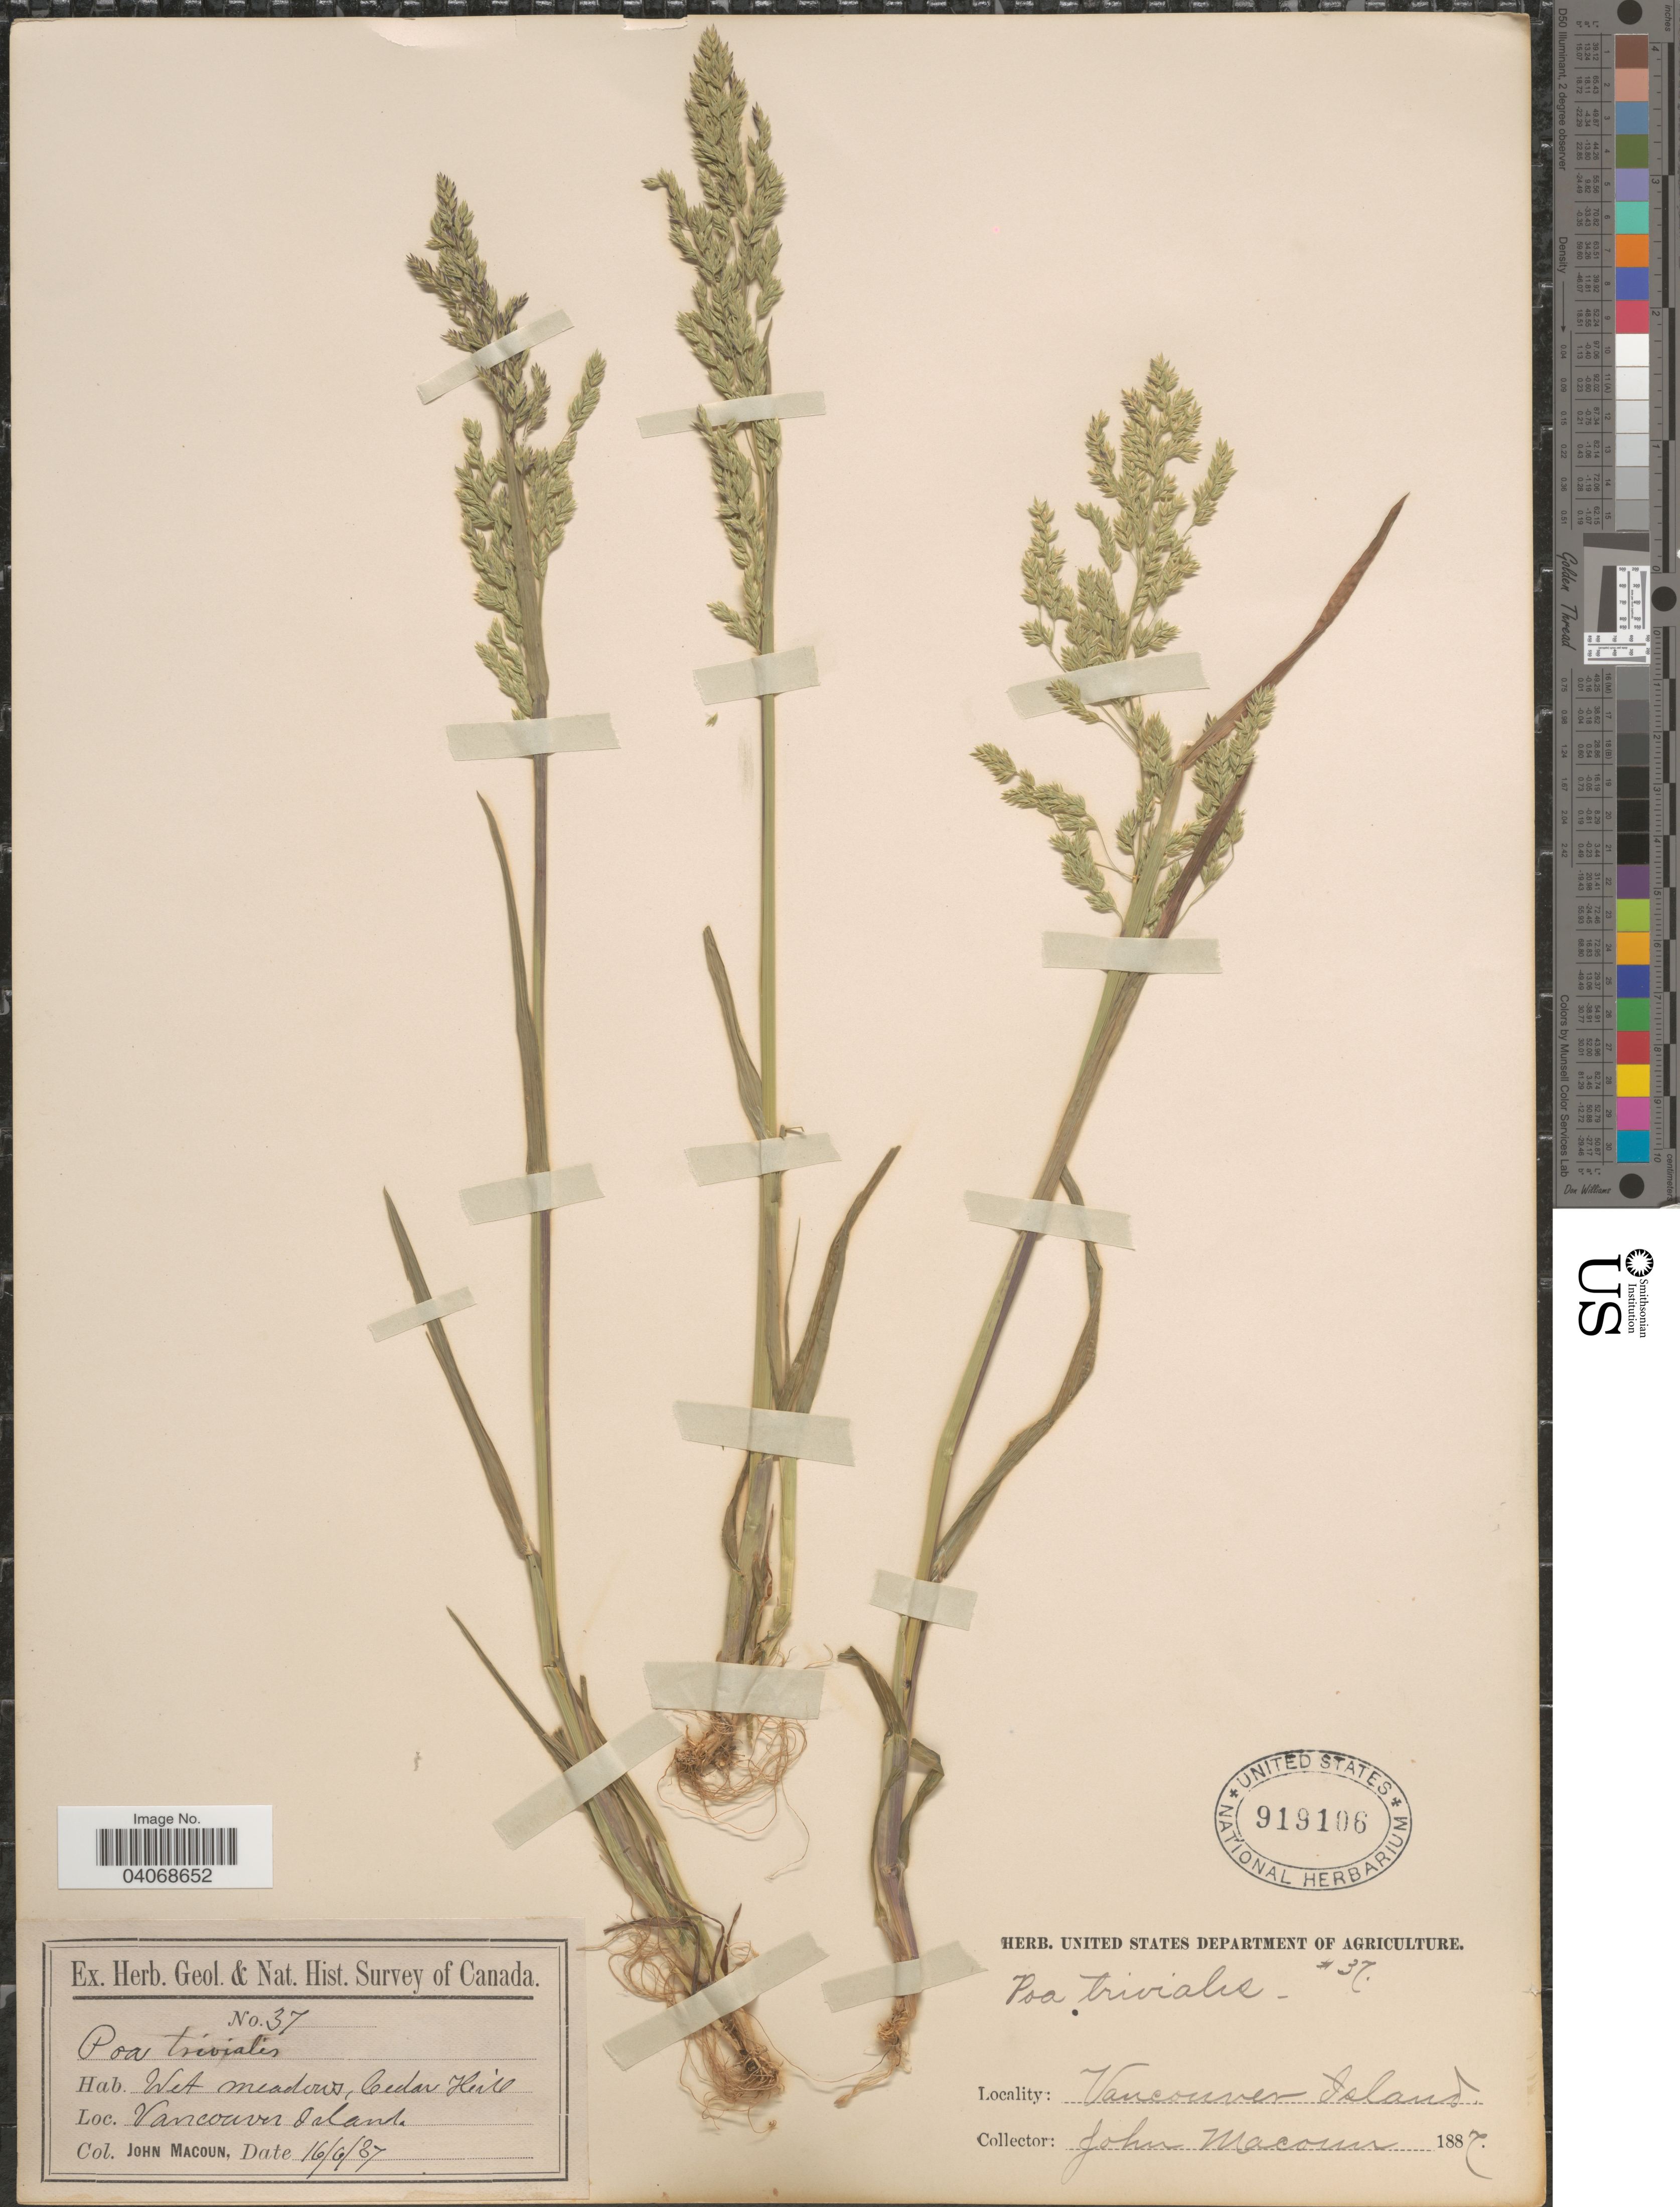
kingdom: Plantae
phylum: Tracheophyta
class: Liliopsida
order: Poales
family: Poaceae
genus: Poa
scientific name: Poa trivialis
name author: L.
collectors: J. Macoun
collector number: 37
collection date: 1887-06-16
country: Canada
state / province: British Columbia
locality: Herb. Geol. & Nat. Hist. Survey of Canada. Wet meadows, Cedar Hill. Vancouver Island.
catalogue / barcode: US 919106